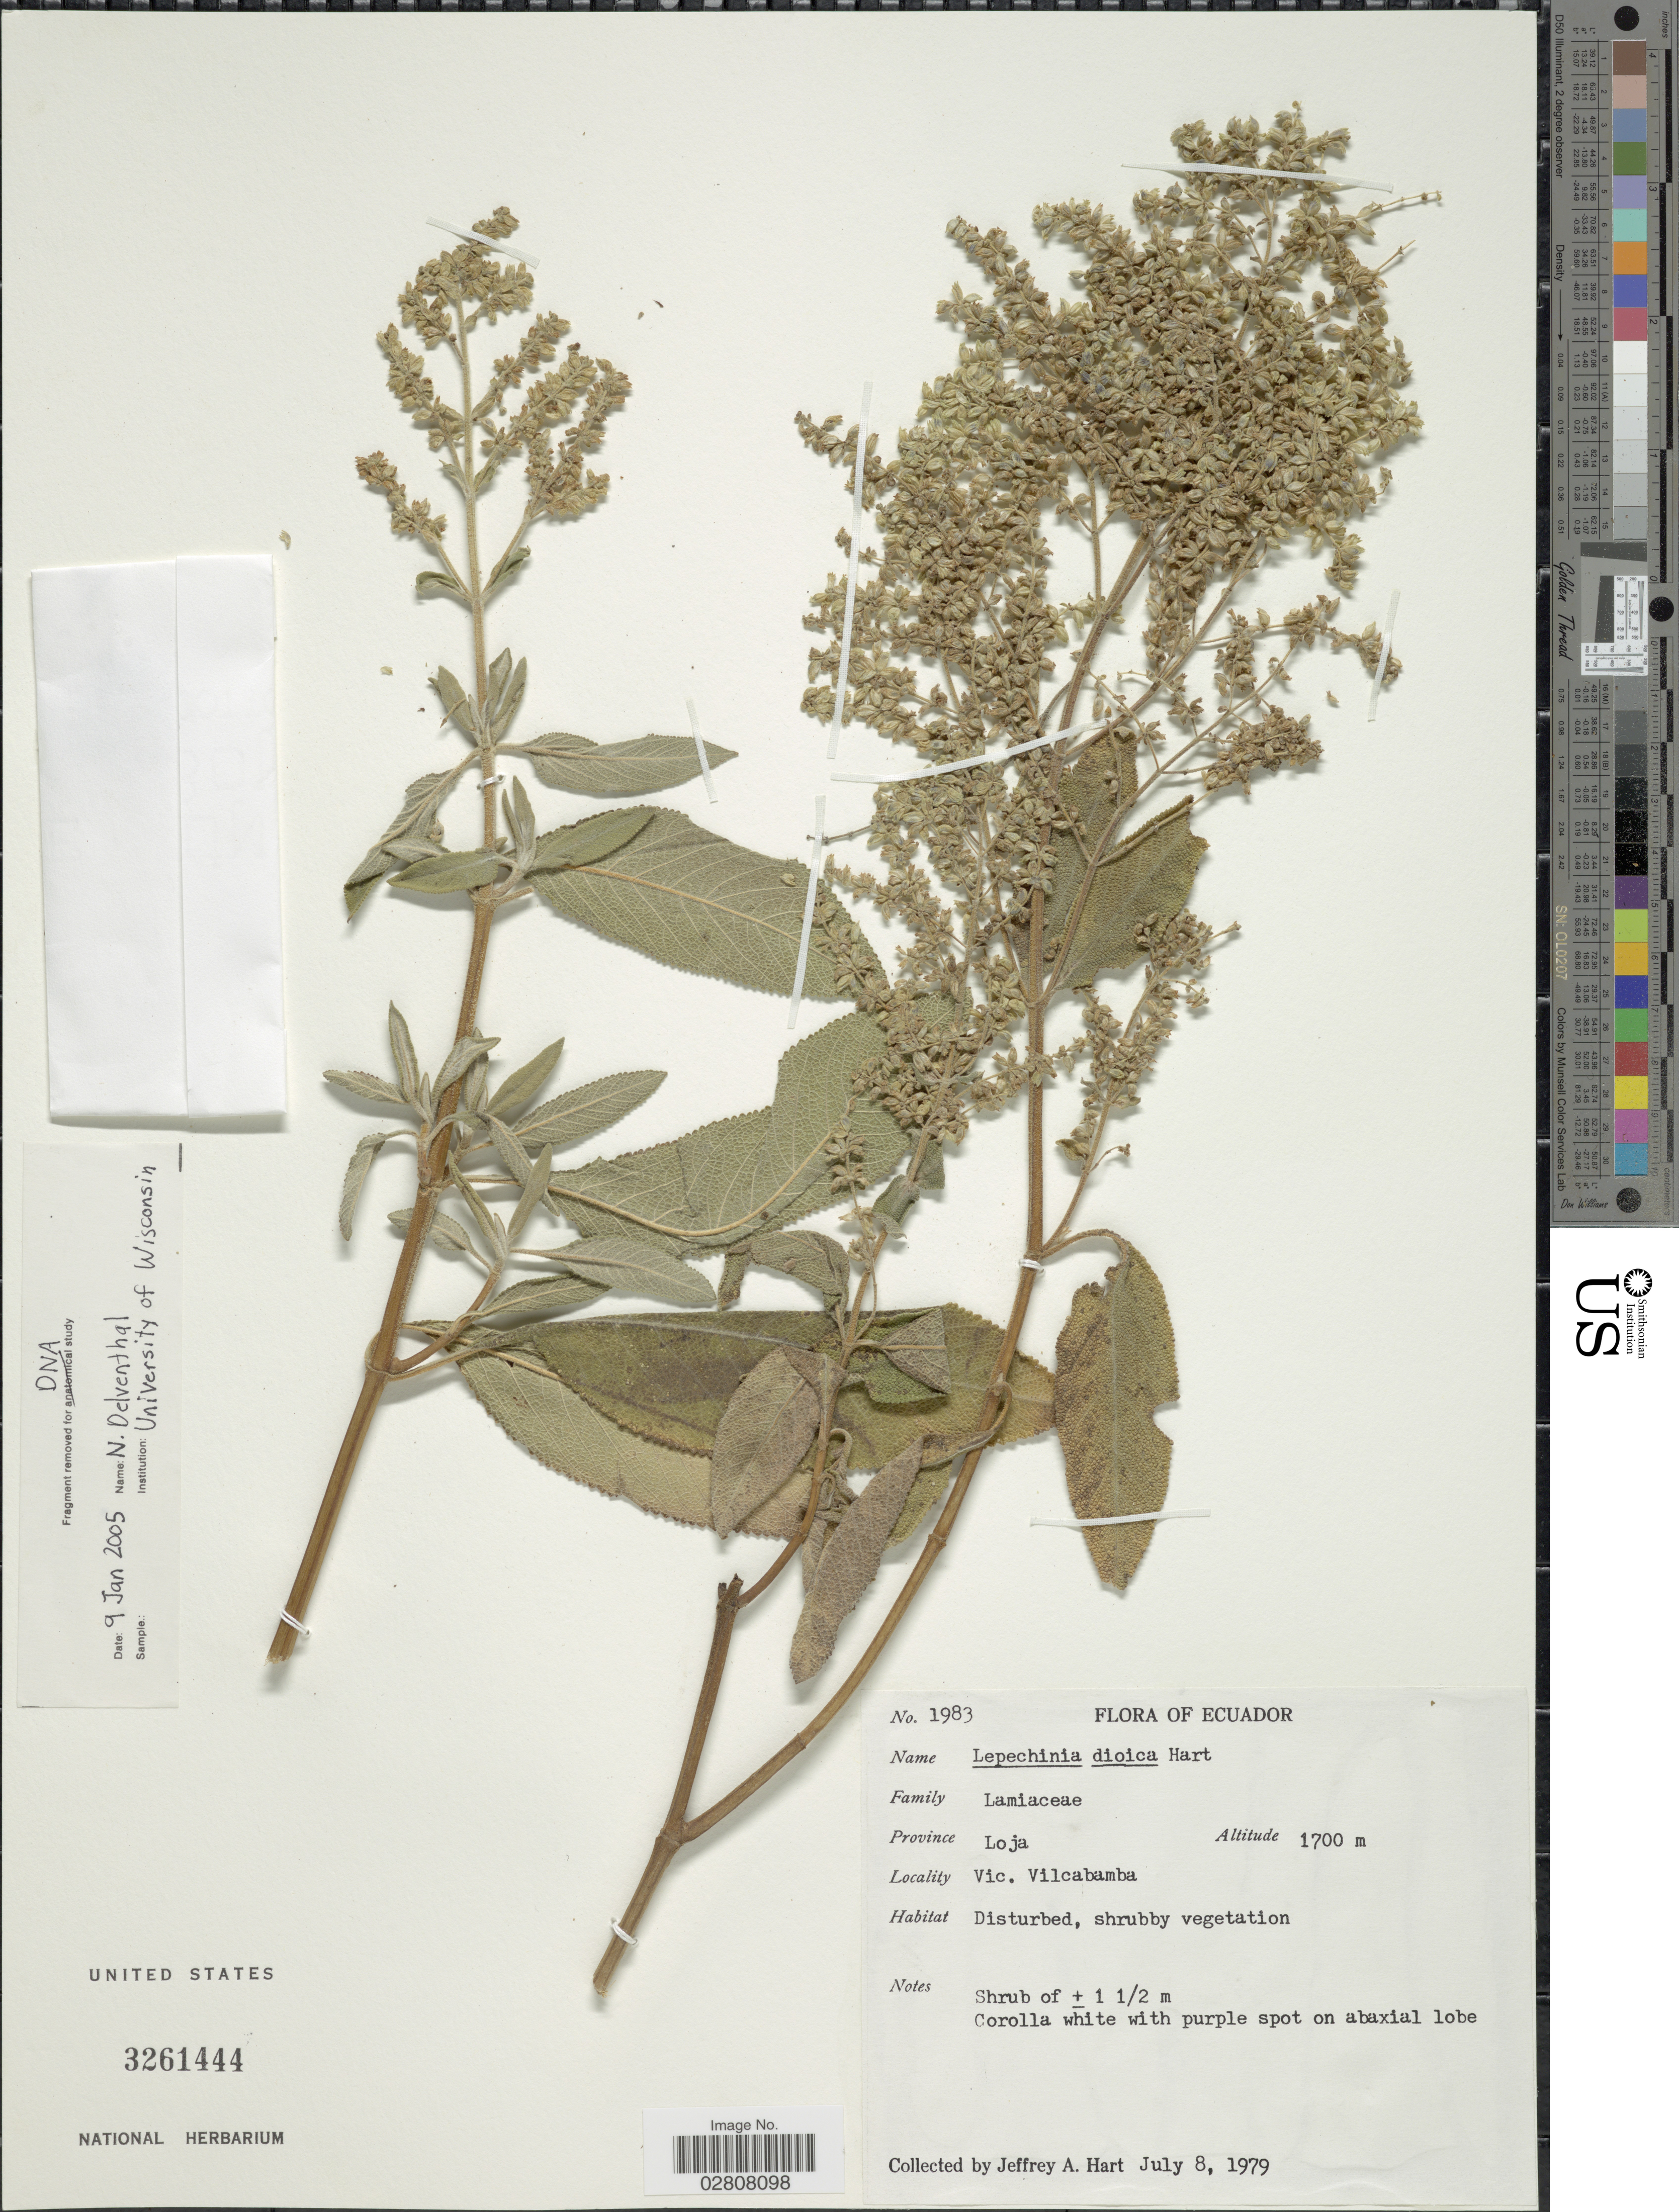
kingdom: Plantae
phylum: Tracheophyta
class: Magnoliopsida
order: Lamiales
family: Lamiaceae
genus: Lepechinia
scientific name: Lepechinia dioica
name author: J.A. Hart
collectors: J. A. Hart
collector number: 1983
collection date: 1979-07-08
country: Ecuador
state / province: Loja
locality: Province Loja. Vic. Vilcabamba.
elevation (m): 1700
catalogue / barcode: US 3261444